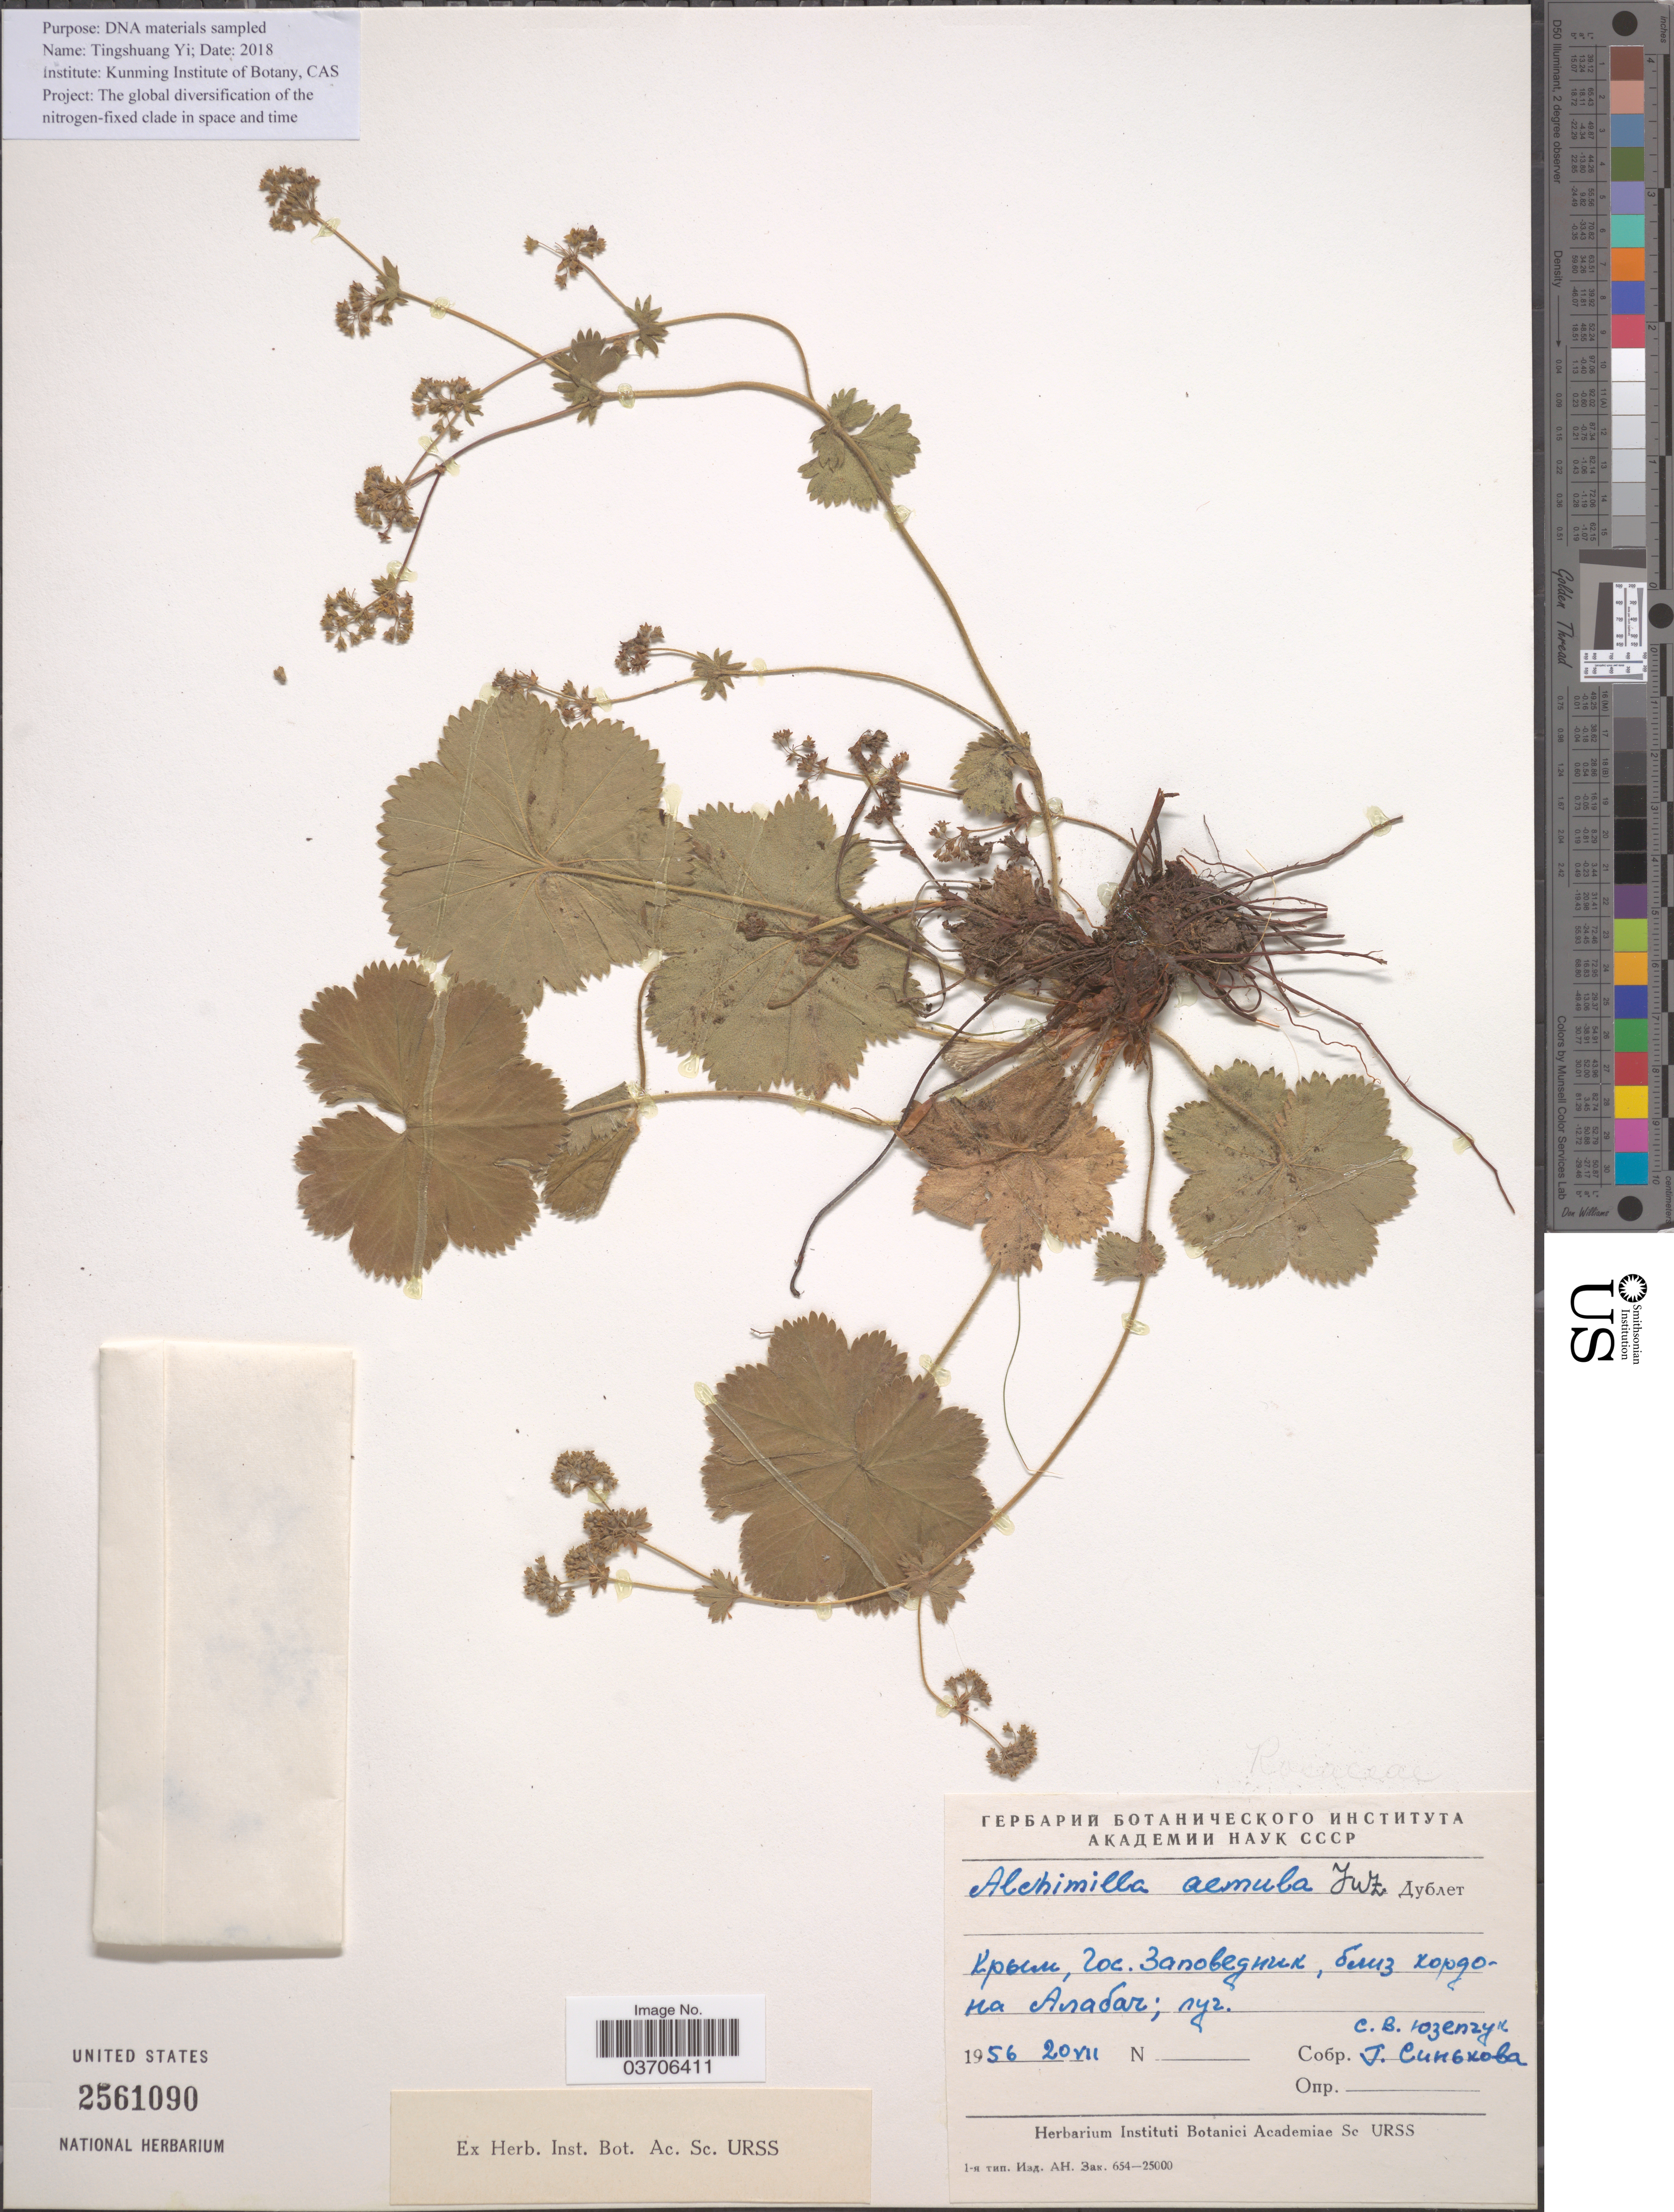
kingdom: Plantae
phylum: Tracheophyta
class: Magnoliopsida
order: Rosales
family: Rosaceae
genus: Alchemilla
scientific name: Alchemilla aemula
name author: Juz.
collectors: X & X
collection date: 1956-07-20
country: Ukraine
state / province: Crimea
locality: near Alabacha Kordon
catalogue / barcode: US 2561090